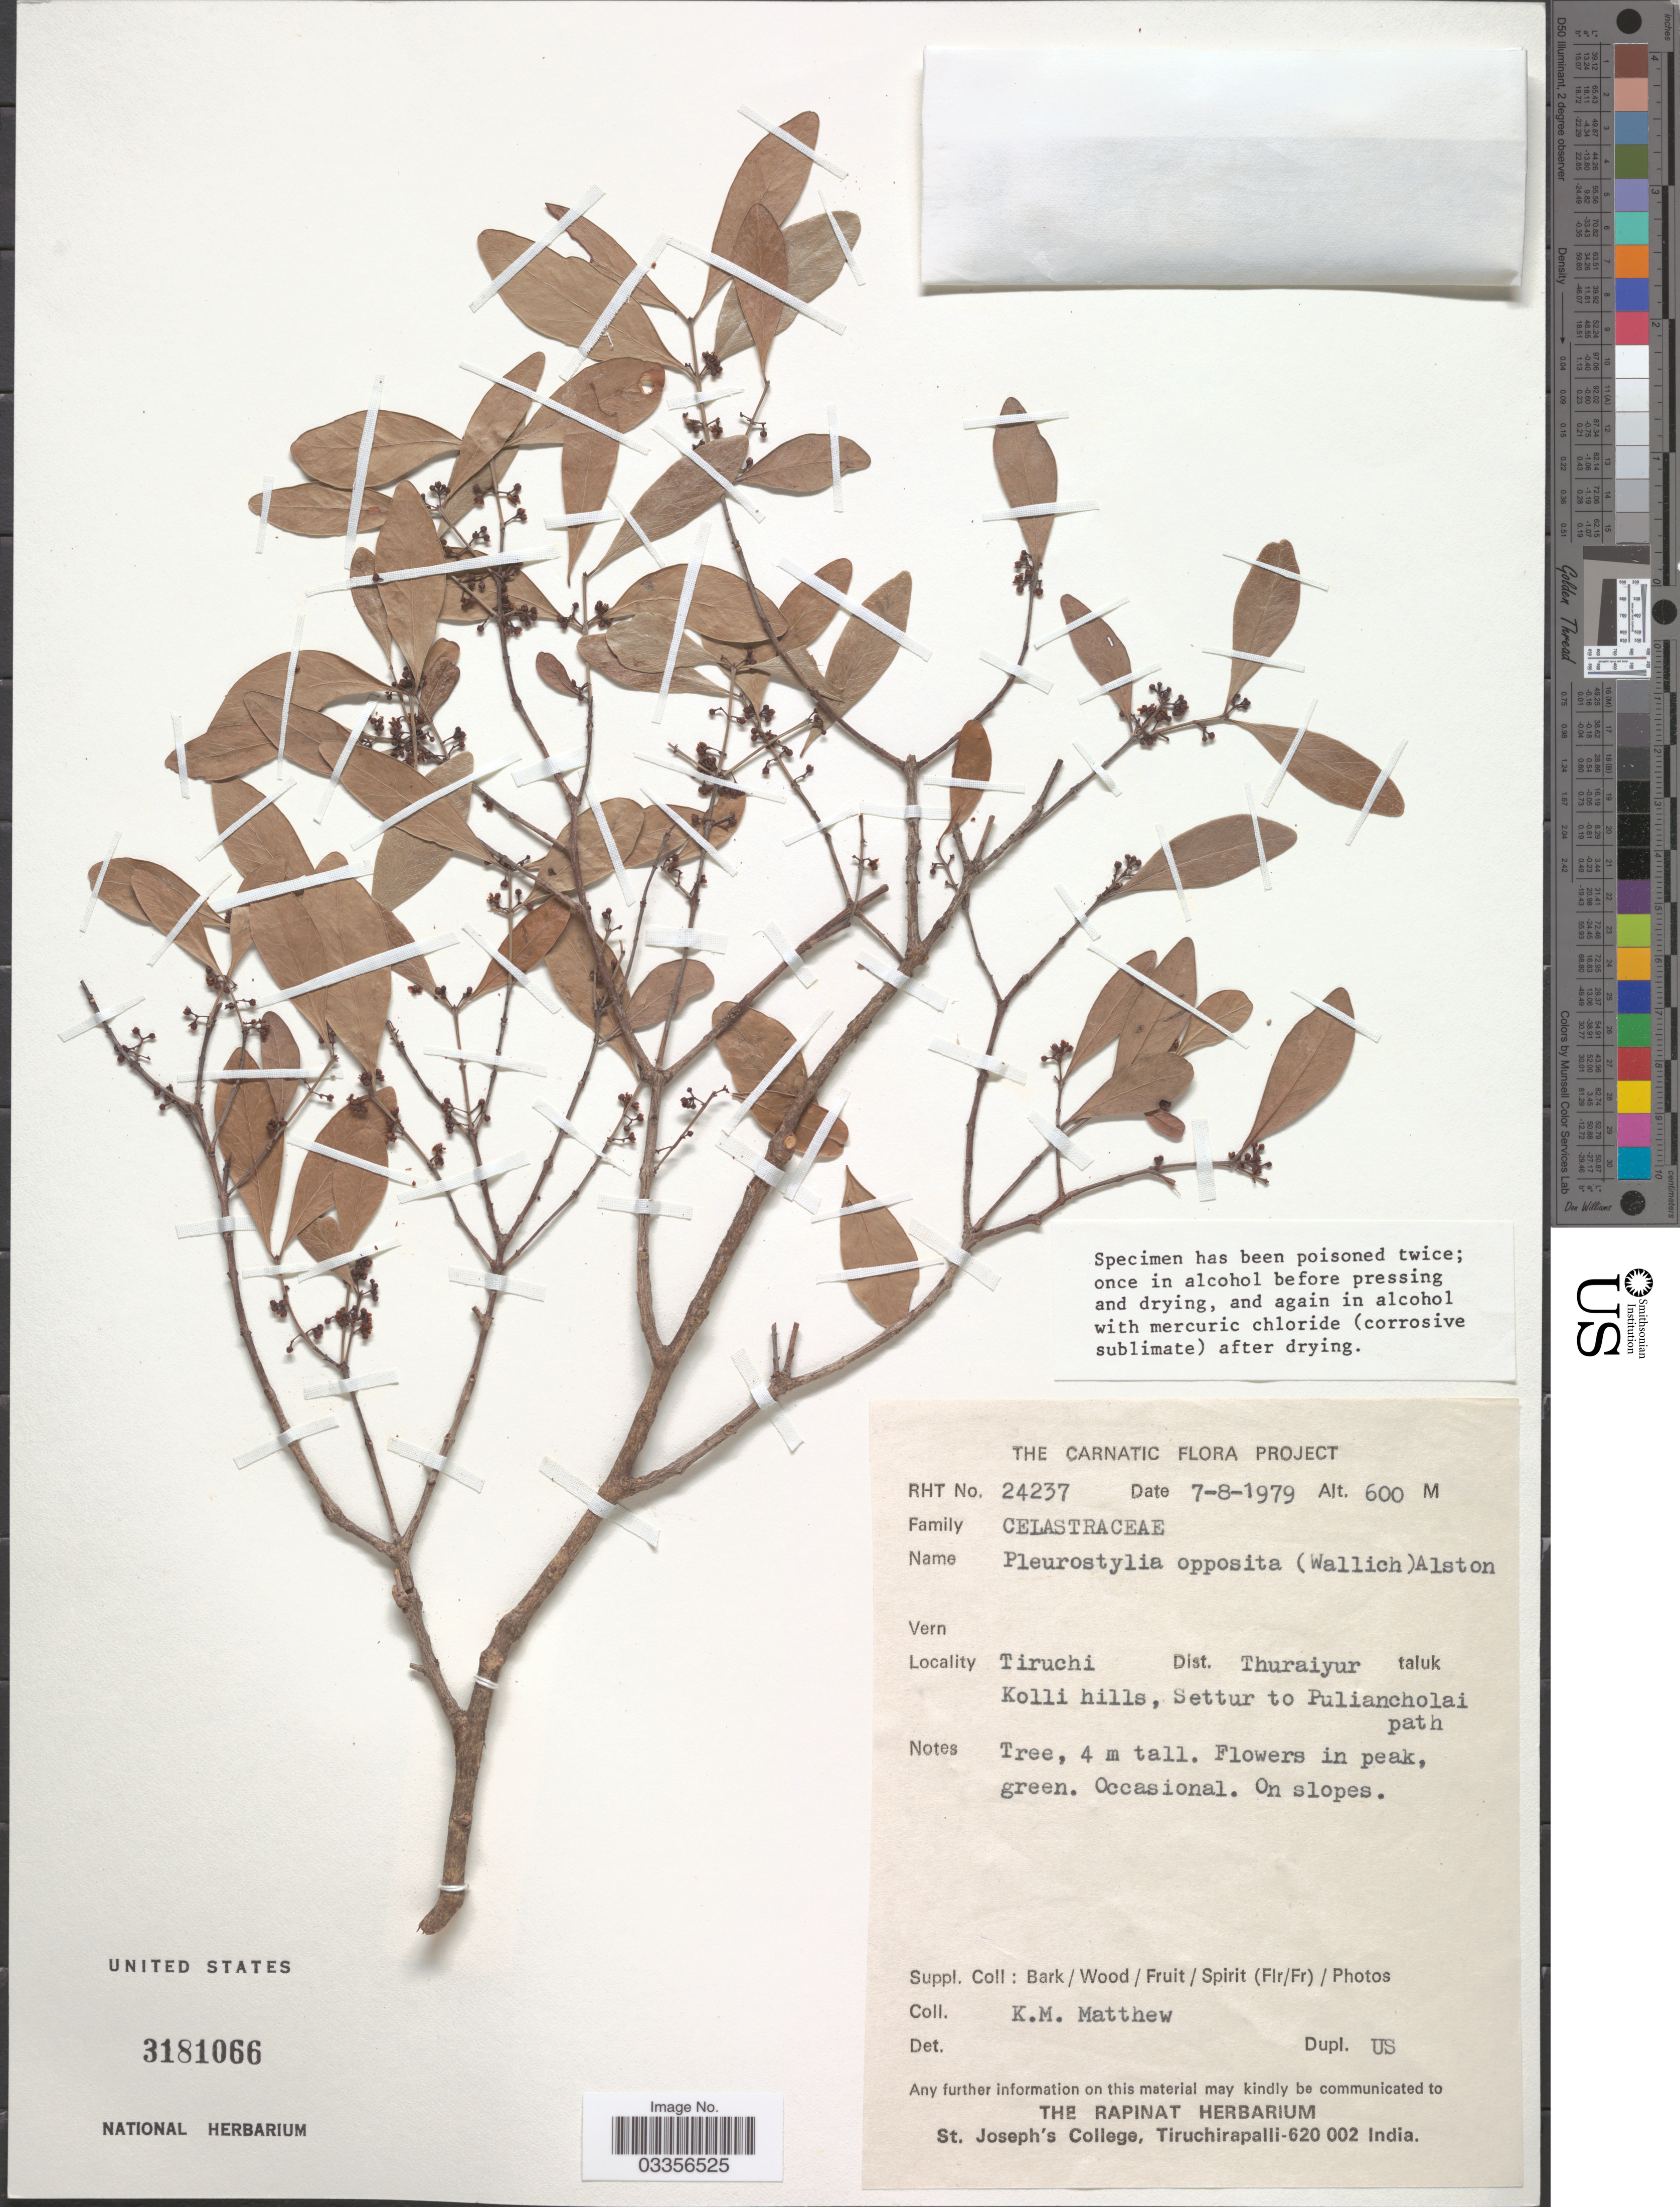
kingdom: Plantae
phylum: Tracheophyta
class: Magnoliopsida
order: Celastrales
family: Celastraceae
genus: Pleurostylia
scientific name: Pleurostylia opposita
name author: (Wall.) Alston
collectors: K. M. Matthew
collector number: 24237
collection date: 1979-08-07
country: India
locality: The Carnatic, Tiruchi Dist. Thuraiyur taluk, Kolli hills, Settur to Puliancholai path.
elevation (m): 600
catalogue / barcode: US 3181066